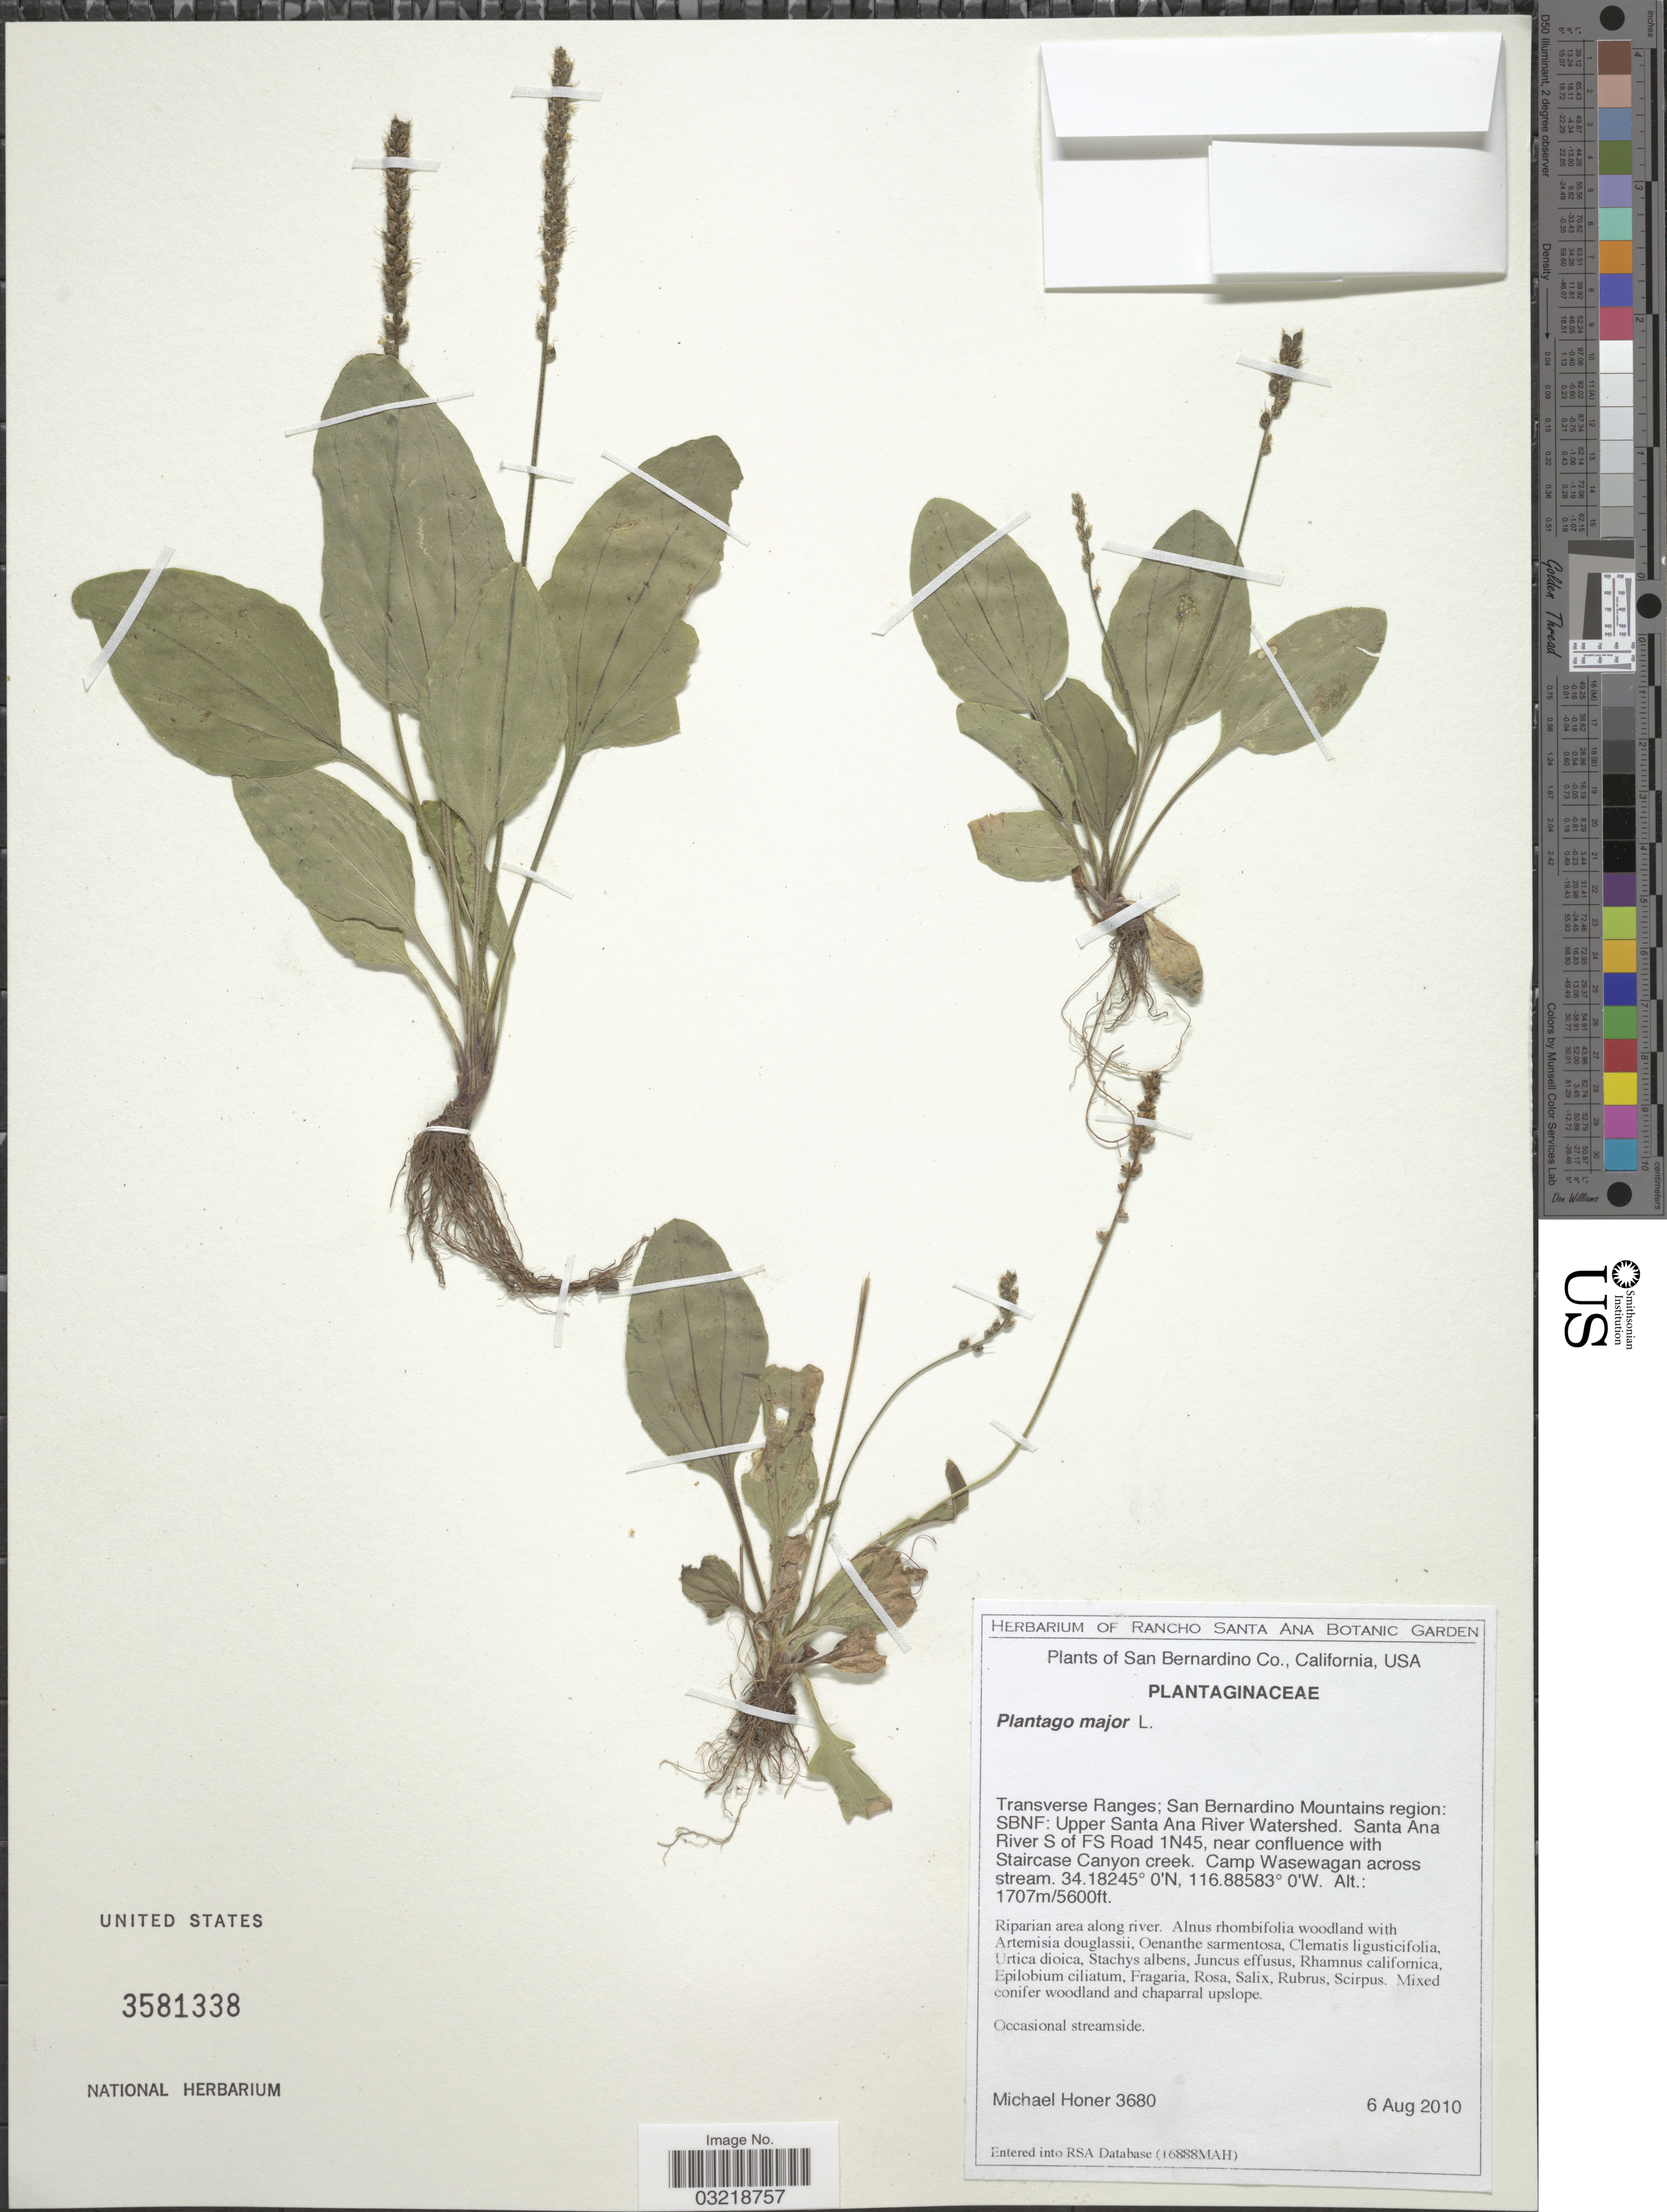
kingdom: Plantae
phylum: Tracheophyta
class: Magnoliopsida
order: Lamiales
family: Plantaginaceae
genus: Plantago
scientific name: Plantago major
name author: L.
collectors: M. Höner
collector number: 3680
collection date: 2010-08-06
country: United States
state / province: California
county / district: San Bernardino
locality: San Bernardino Co. Transverse Ranges; San Bernardino Mountains region: SBNF: Upper Santa Ana River Watershed. Santa Ana River S of FS Road 1N45, near confluence with Staircase Canyon creek. Camp Wasewagan across stream.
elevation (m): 1707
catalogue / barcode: US 3581338